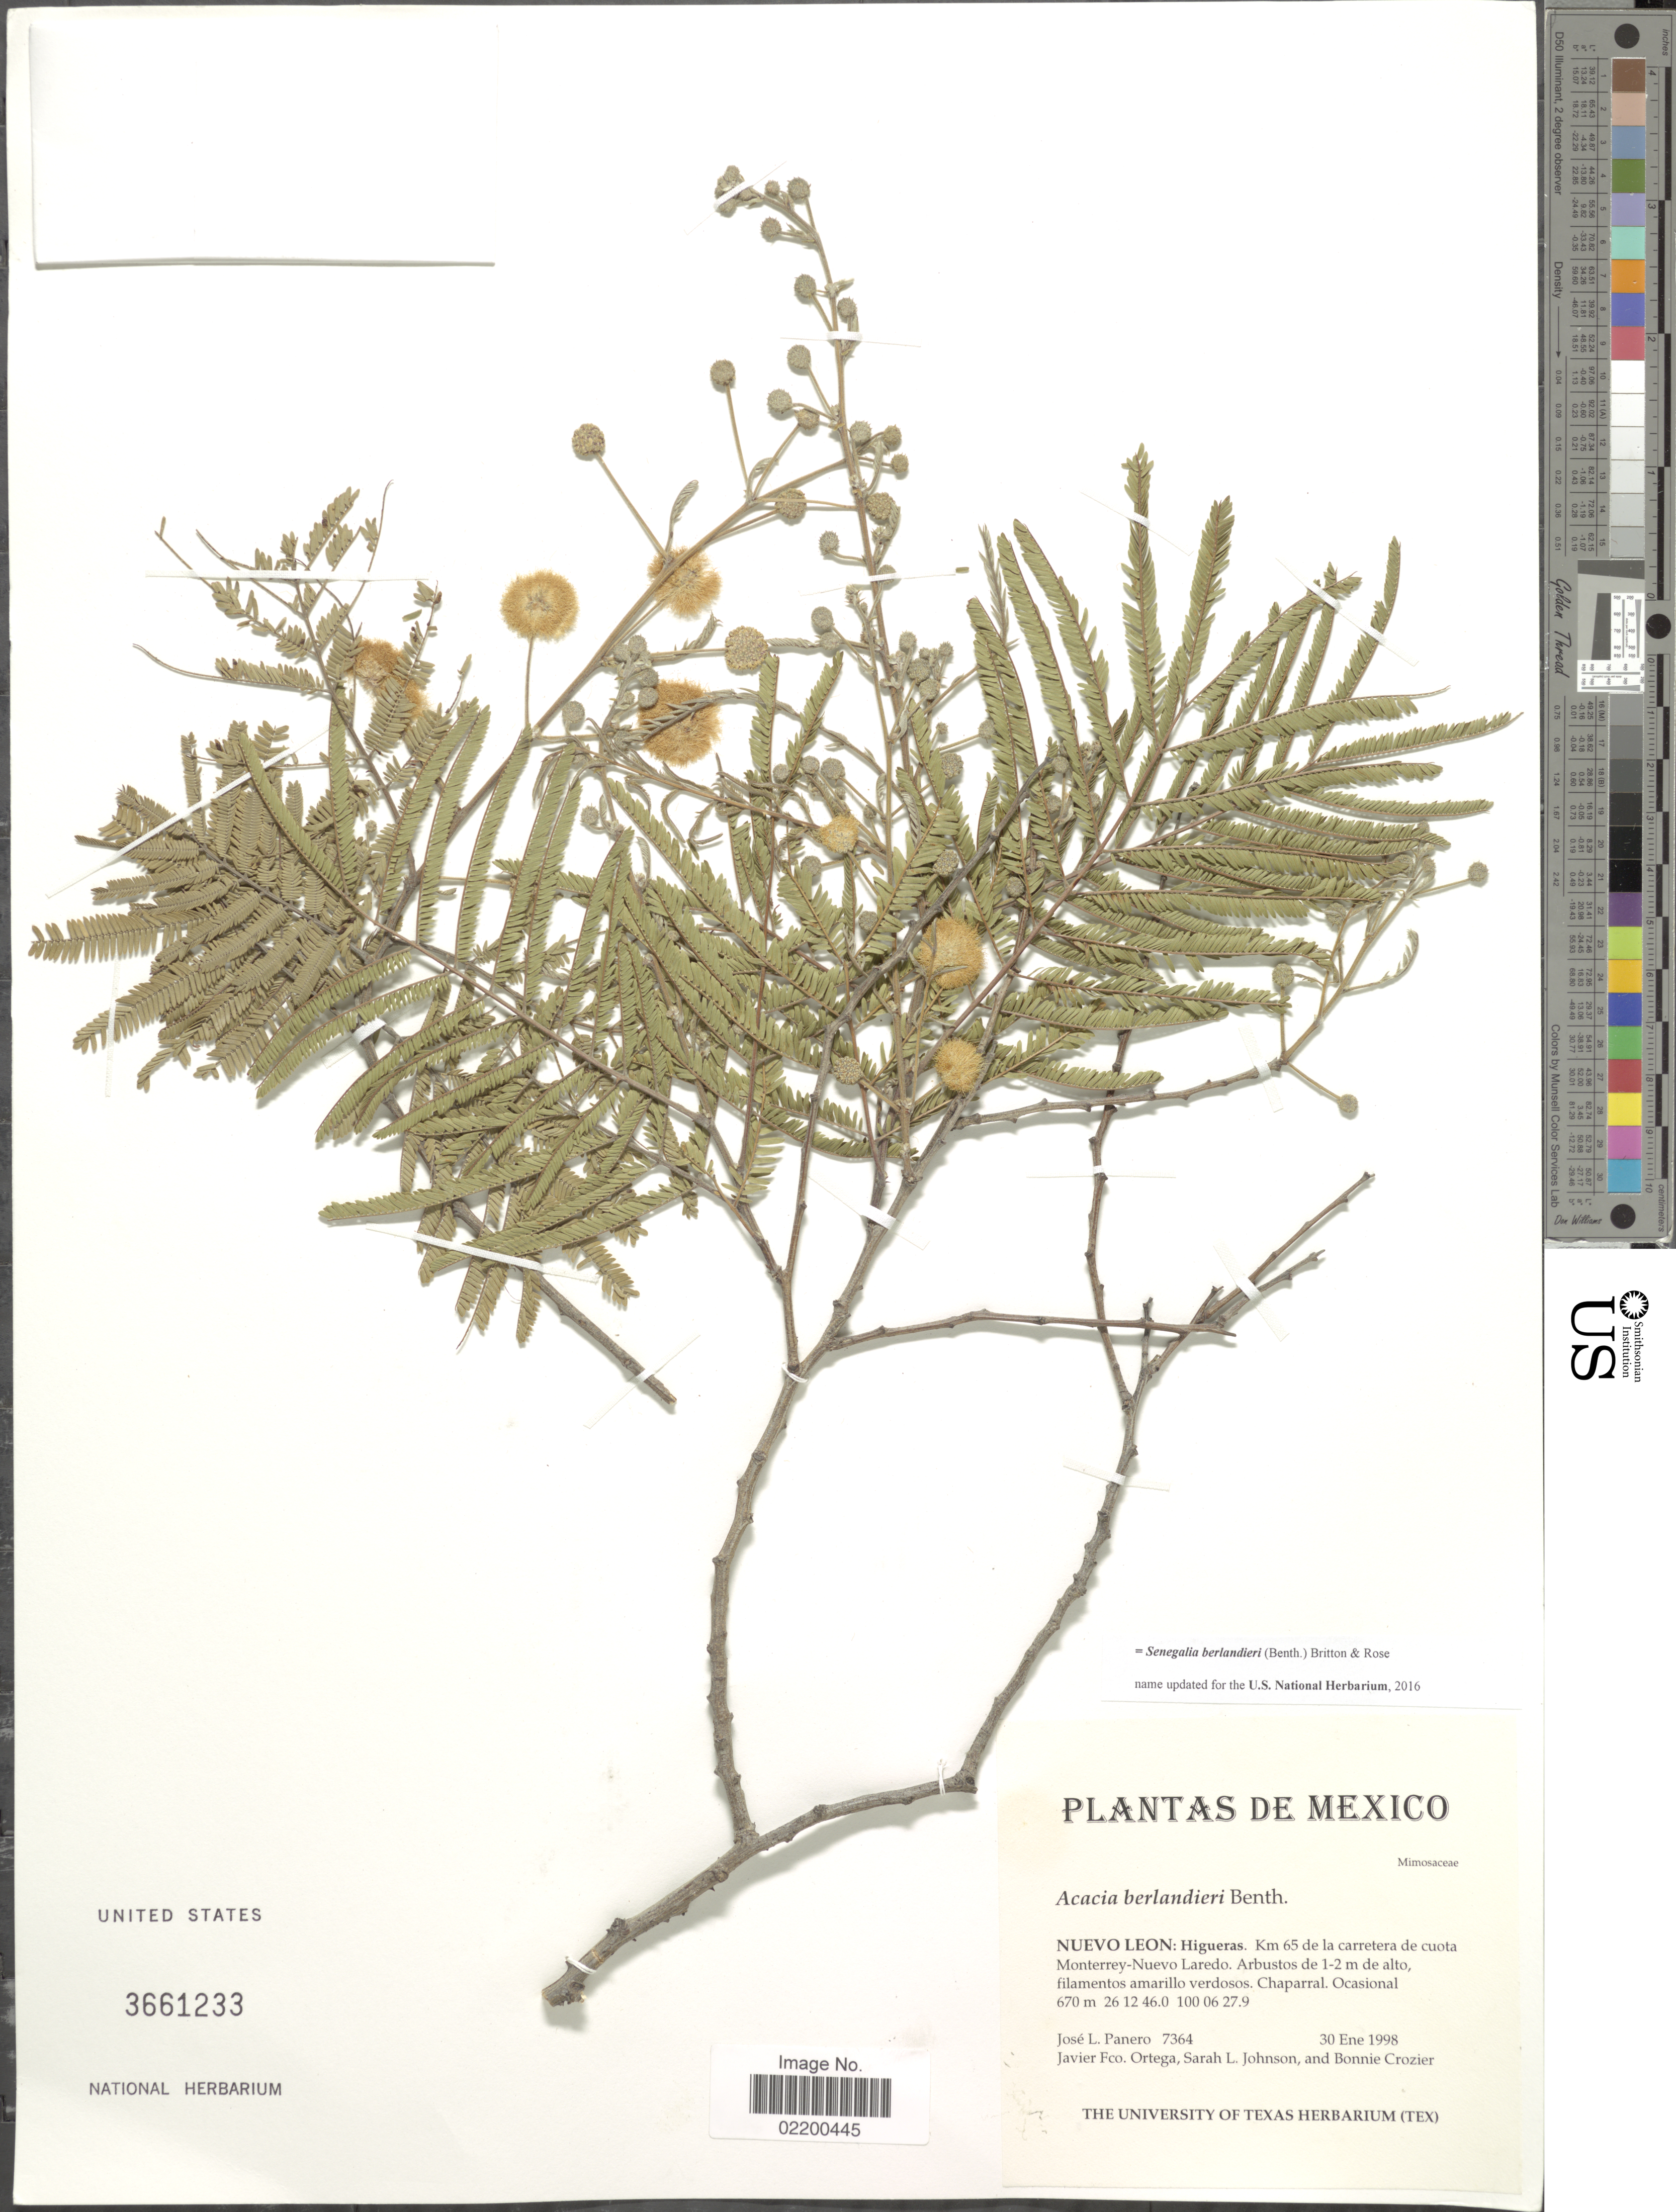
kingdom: Plantae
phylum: Tracheophyta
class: Magnoliopsida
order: Fabales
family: Fabaceae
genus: Senegalia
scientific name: Senegalia berlandieri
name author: (Benth.) Britton & Rose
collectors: J. L. Panero, J. Ortega, S. Johnson & B. Crozier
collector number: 7364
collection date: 1998-01-30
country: Mexico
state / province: Nuevo León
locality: Nuevo Leon: Higueras, Km 65 de la carretera de cuota Monterrey-Nuevo Laredo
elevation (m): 670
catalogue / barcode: US 3661233